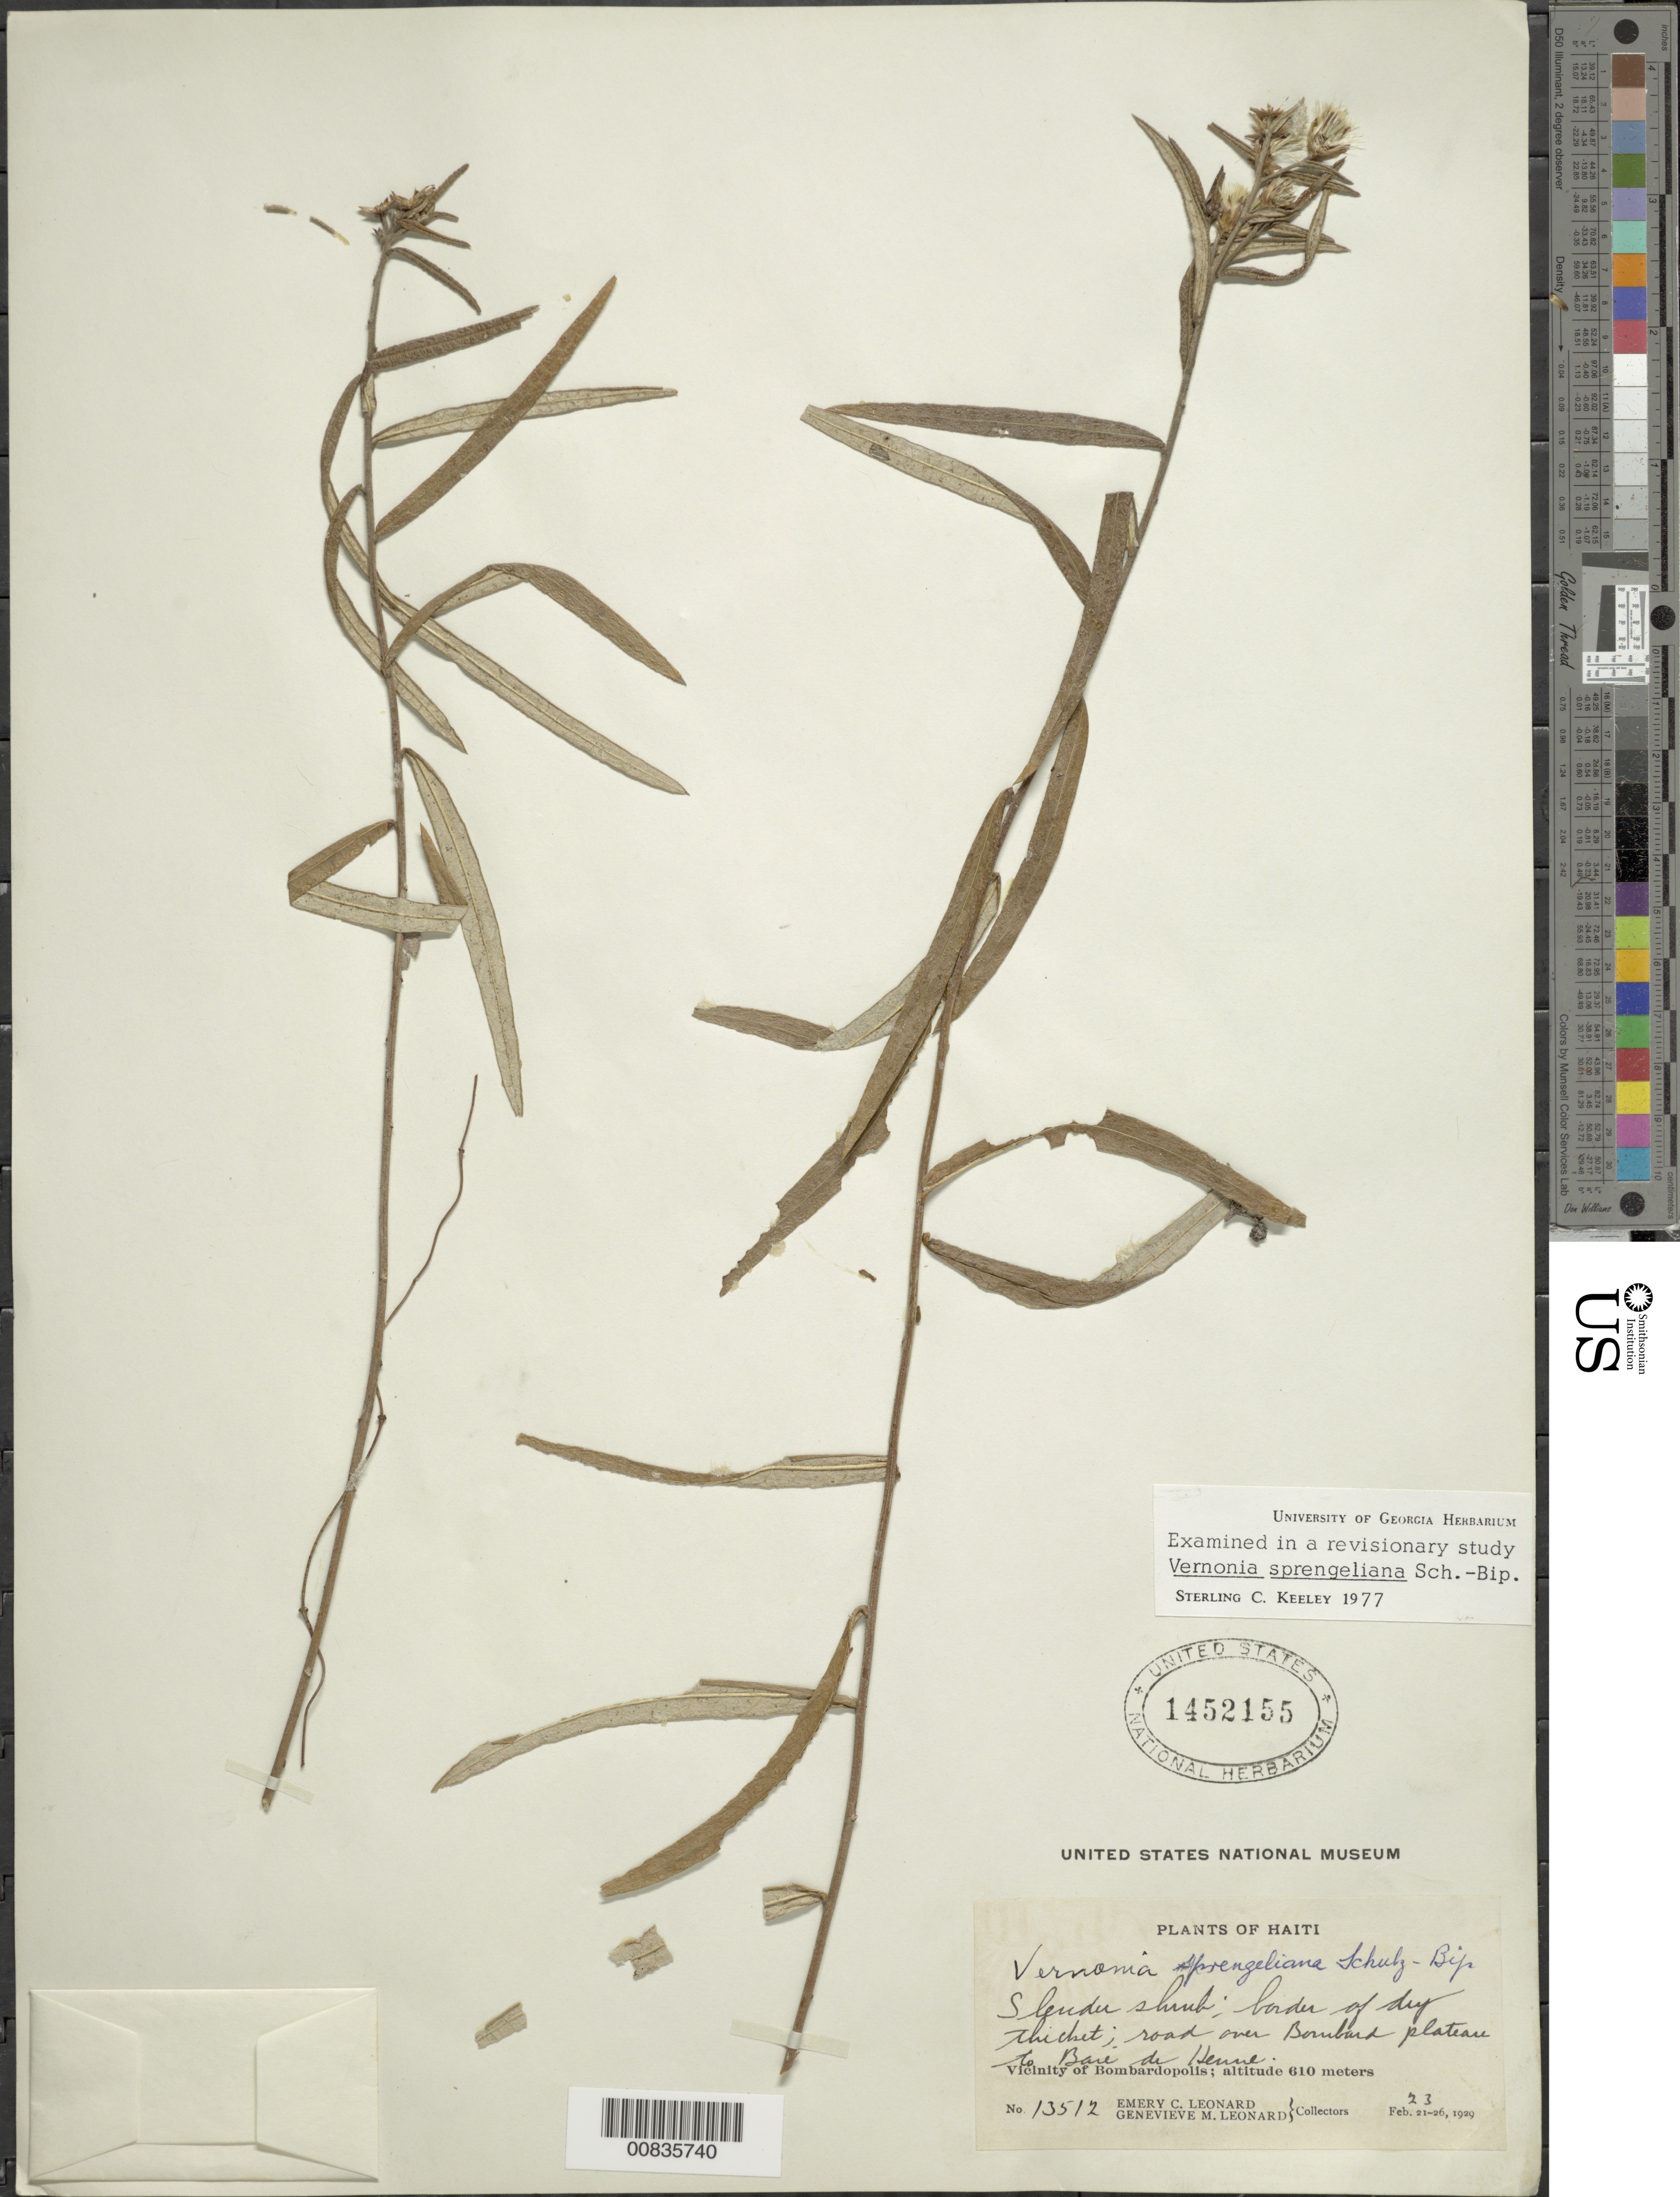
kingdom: Plantae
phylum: Tracheophyta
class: Magnoliopsida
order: Asterales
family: Asteraceae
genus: Lepidaploa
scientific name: Lepidaploa sprengeliana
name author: (Sch. Bip.) H. Rob.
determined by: Keeley, S. C.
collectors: E. C. Leonard & G. M. Leonard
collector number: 13512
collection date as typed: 23 Feb 1929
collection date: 1929-02-23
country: Haiti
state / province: Nord-Ouest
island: Hispaniola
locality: Vicinity of Bombardopolis, road over Bombard plateau to Baie de Henne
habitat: Border of dry thicket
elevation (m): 610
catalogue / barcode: US 1452155